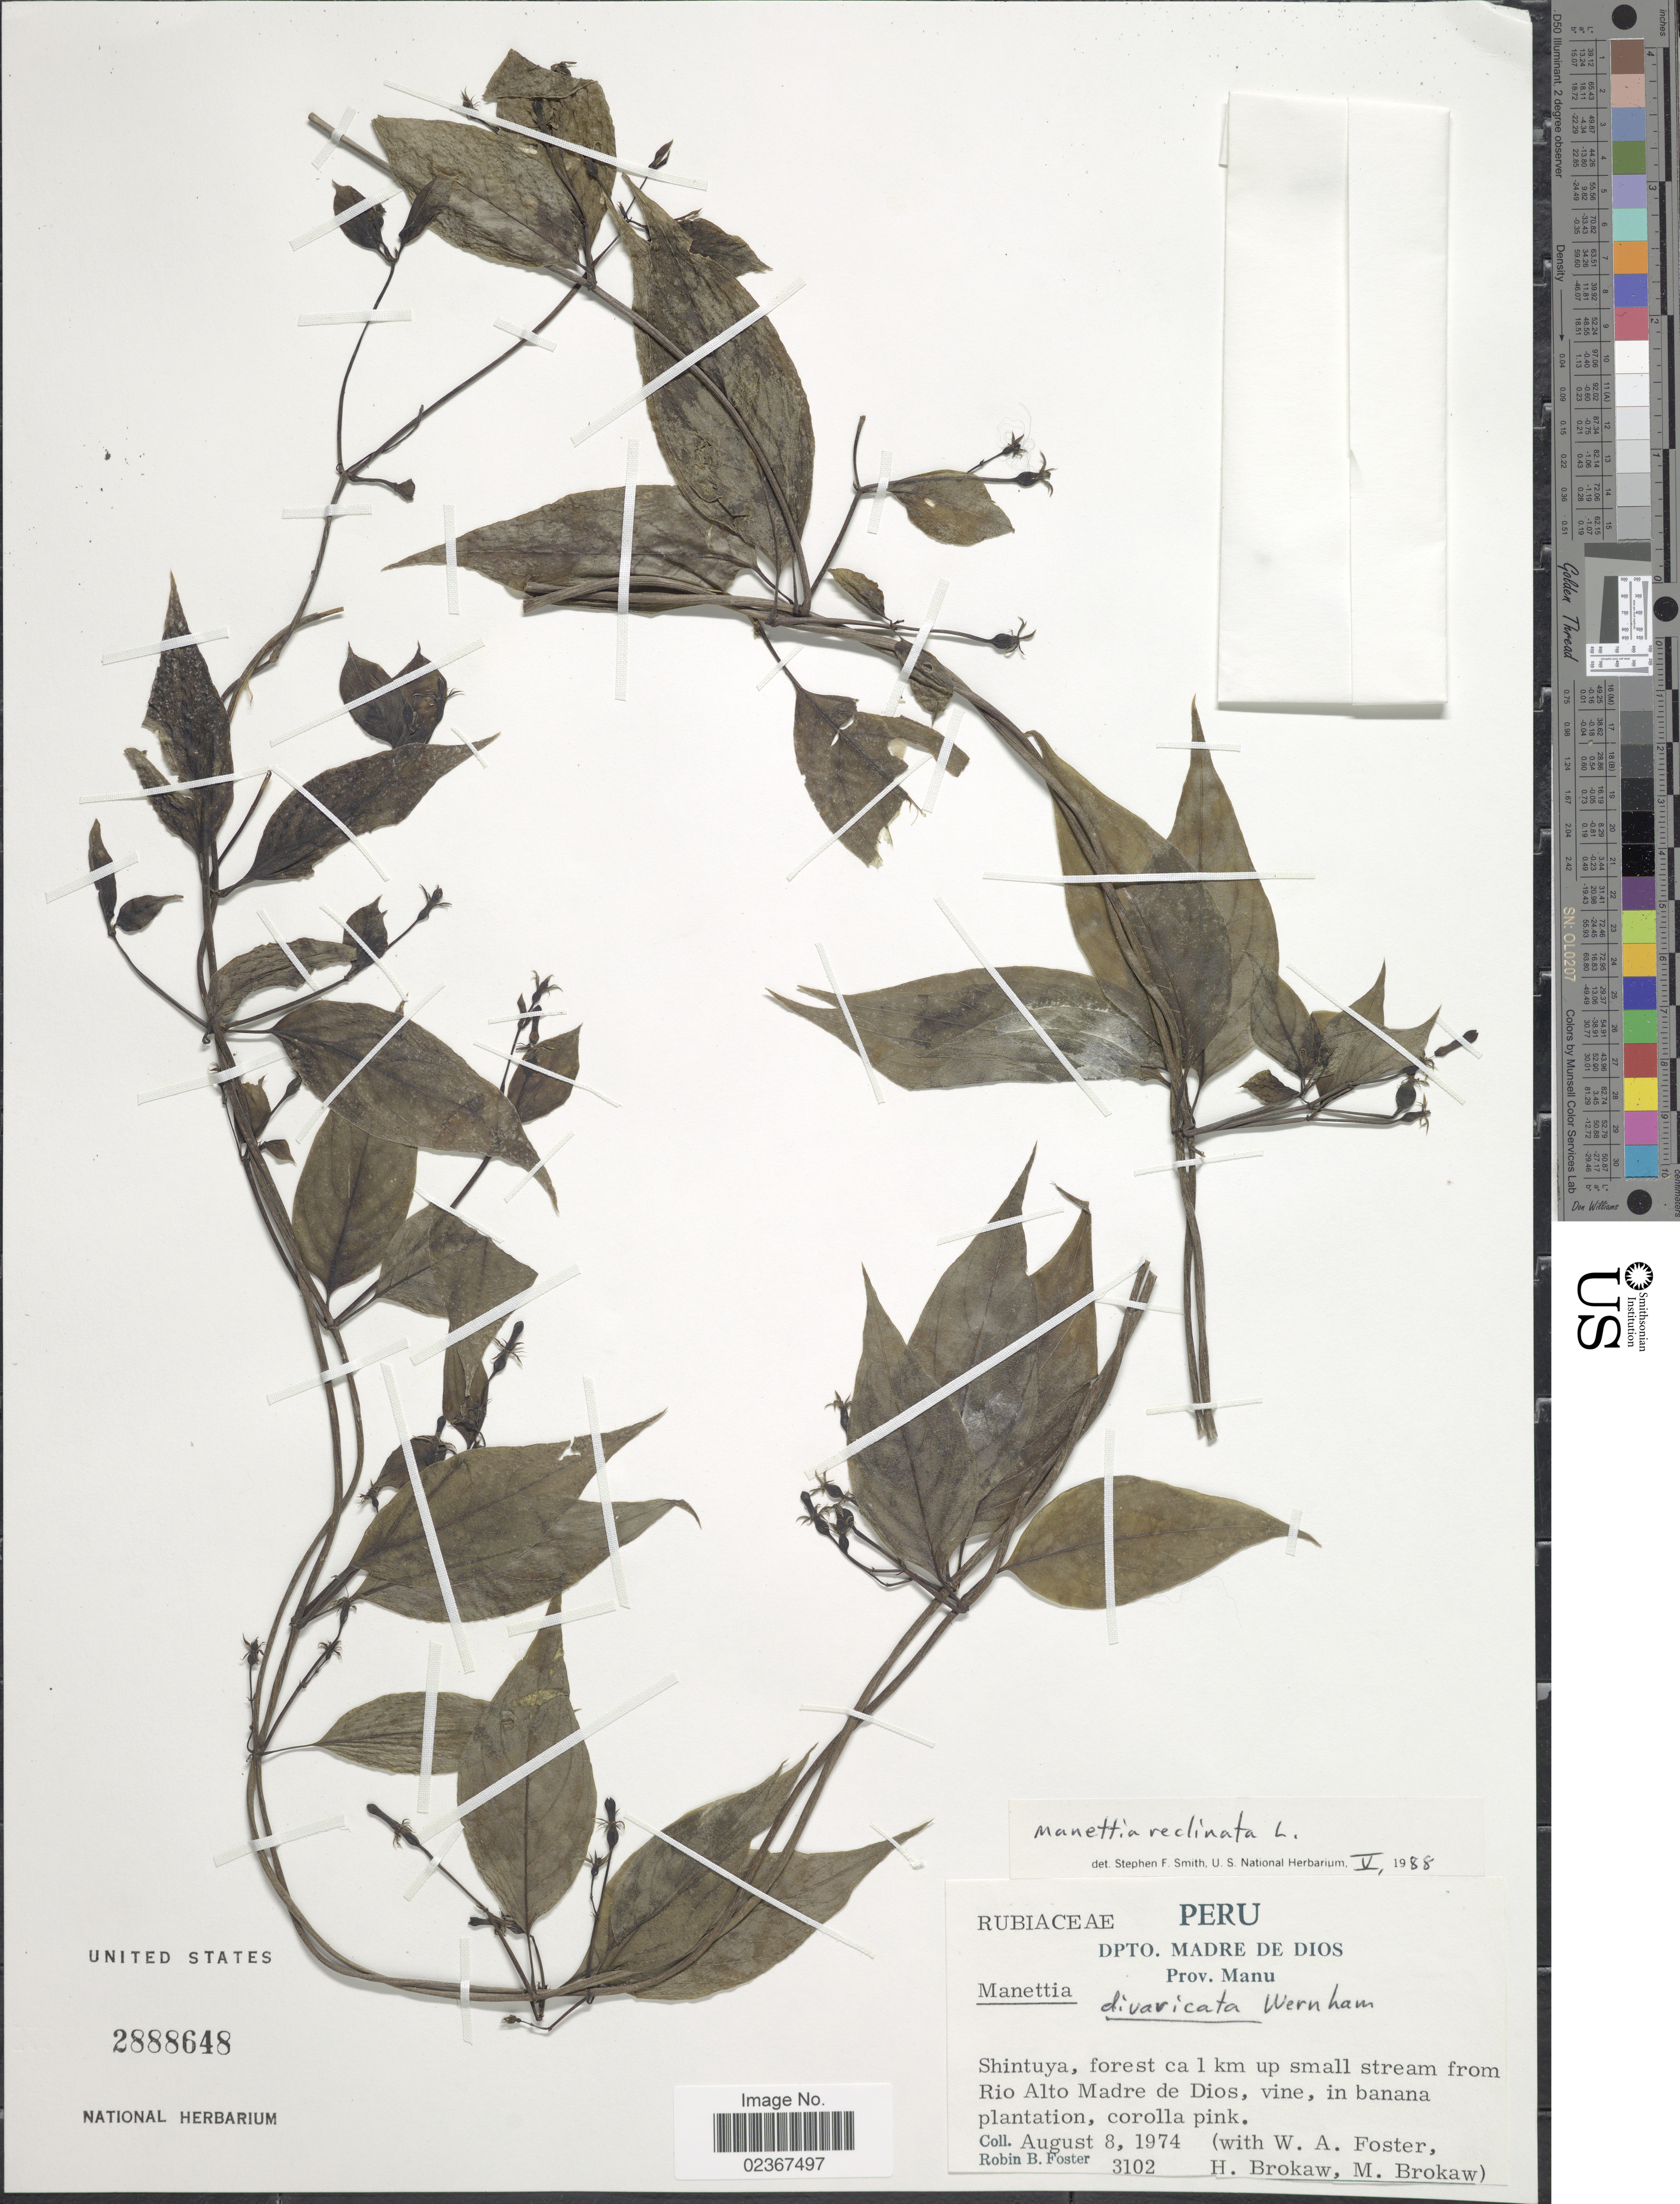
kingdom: Plantae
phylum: Tracheophyta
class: Magnoliopsida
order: Gentianales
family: Rubiaceae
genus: Manettia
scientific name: Manettia reclinata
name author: L.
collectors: R. B. Foster, W. Foster, H. Brokaw & M. Brokaw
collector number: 3102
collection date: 1974-08-08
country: Peru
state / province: Madre de Dios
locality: Prov. Manu. Shintuya, forest ca 1 km up small stream from Rio Alto Madre de Dios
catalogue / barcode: US 2888648